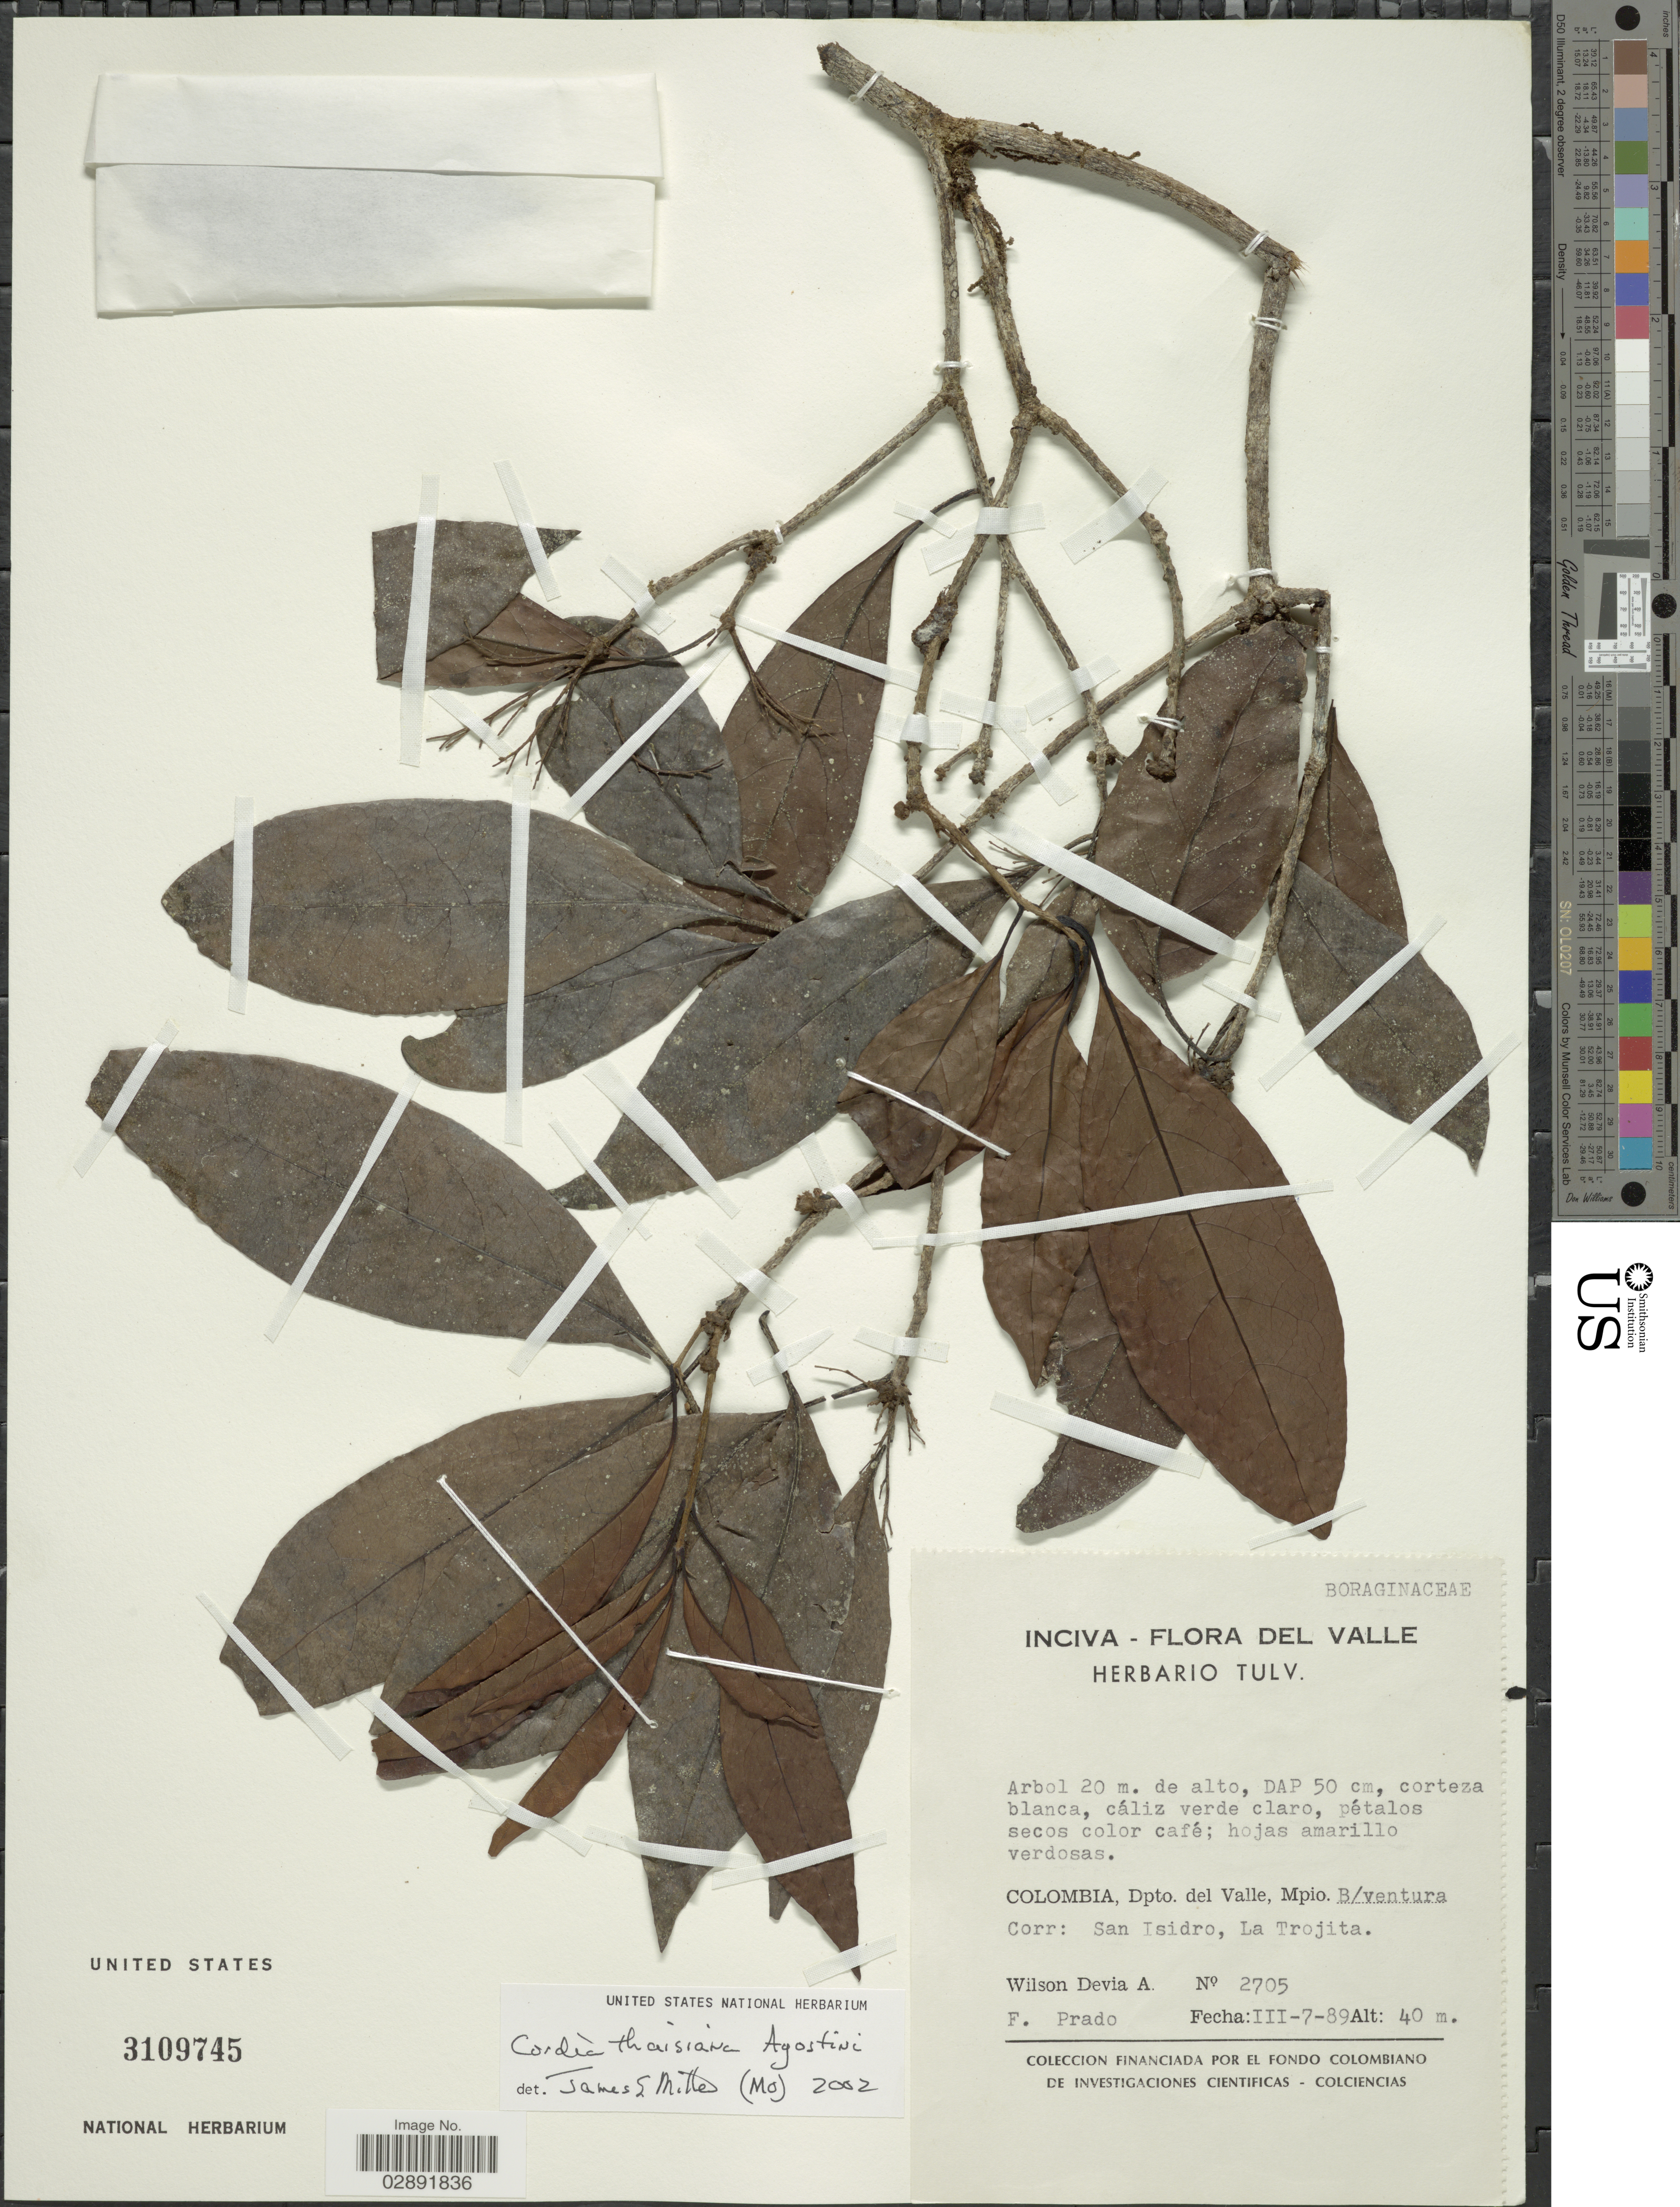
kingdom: Plantae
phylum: Tracheophyta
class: Magnoliopsida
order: Boraginales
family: Cordiaceae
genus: Cordia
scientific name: Cordia thaisiana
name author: G. Agostini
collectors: W. Devia A. & F. Prado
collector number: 2705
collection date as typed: Transcribed d/m/y: 7/3/89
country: Colombia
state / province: Valle del Cauca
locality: Dpto. del Valle, Mpio. B/ventura, Corr: San Isidro, La Trojita.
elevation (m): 40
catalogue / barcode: US 3109745